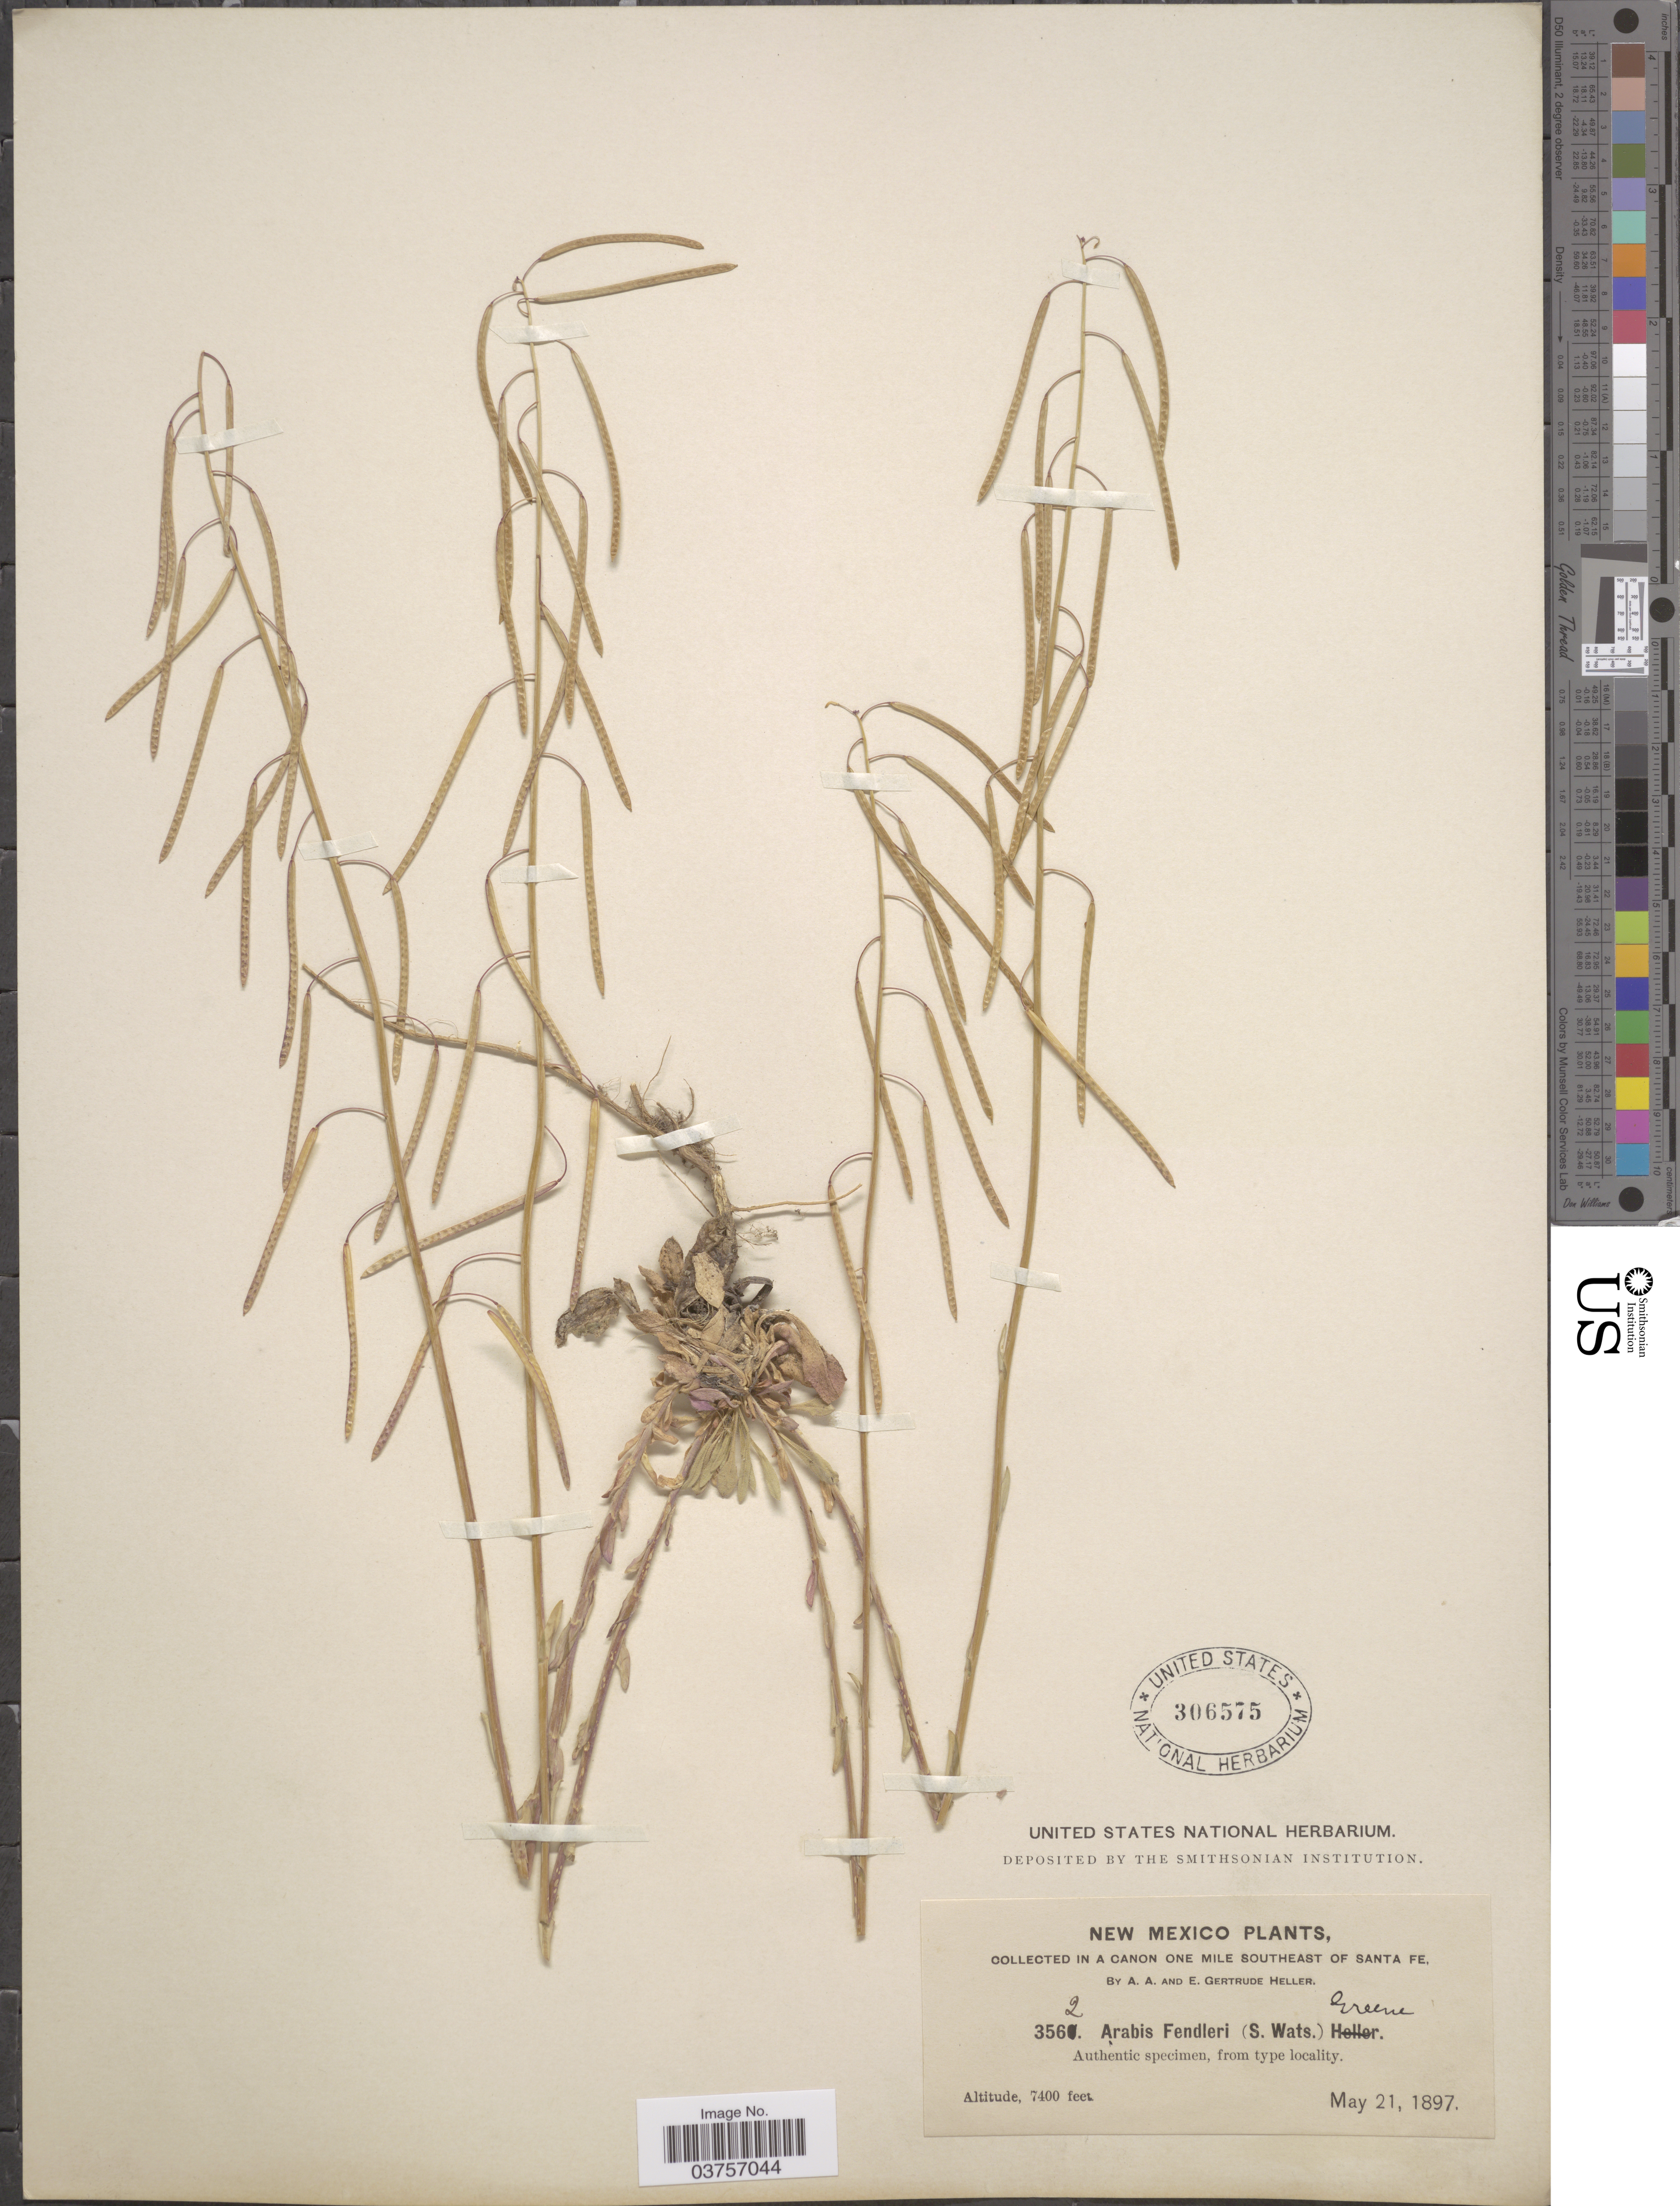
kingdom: Plantae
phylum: Tracheophyta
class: Magnoliopsida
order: Brassicales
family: Brassicaceae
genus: Arabis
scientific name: Arabis fendleri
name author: (S. Watson) Greene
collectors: A. A. Heller & E. G. Heller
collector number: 3562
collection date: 1897-05-21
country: United States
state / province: New Mexico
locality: A canon one mile Southeast of Santa Fe.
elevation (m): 2256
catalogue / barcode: US 306575